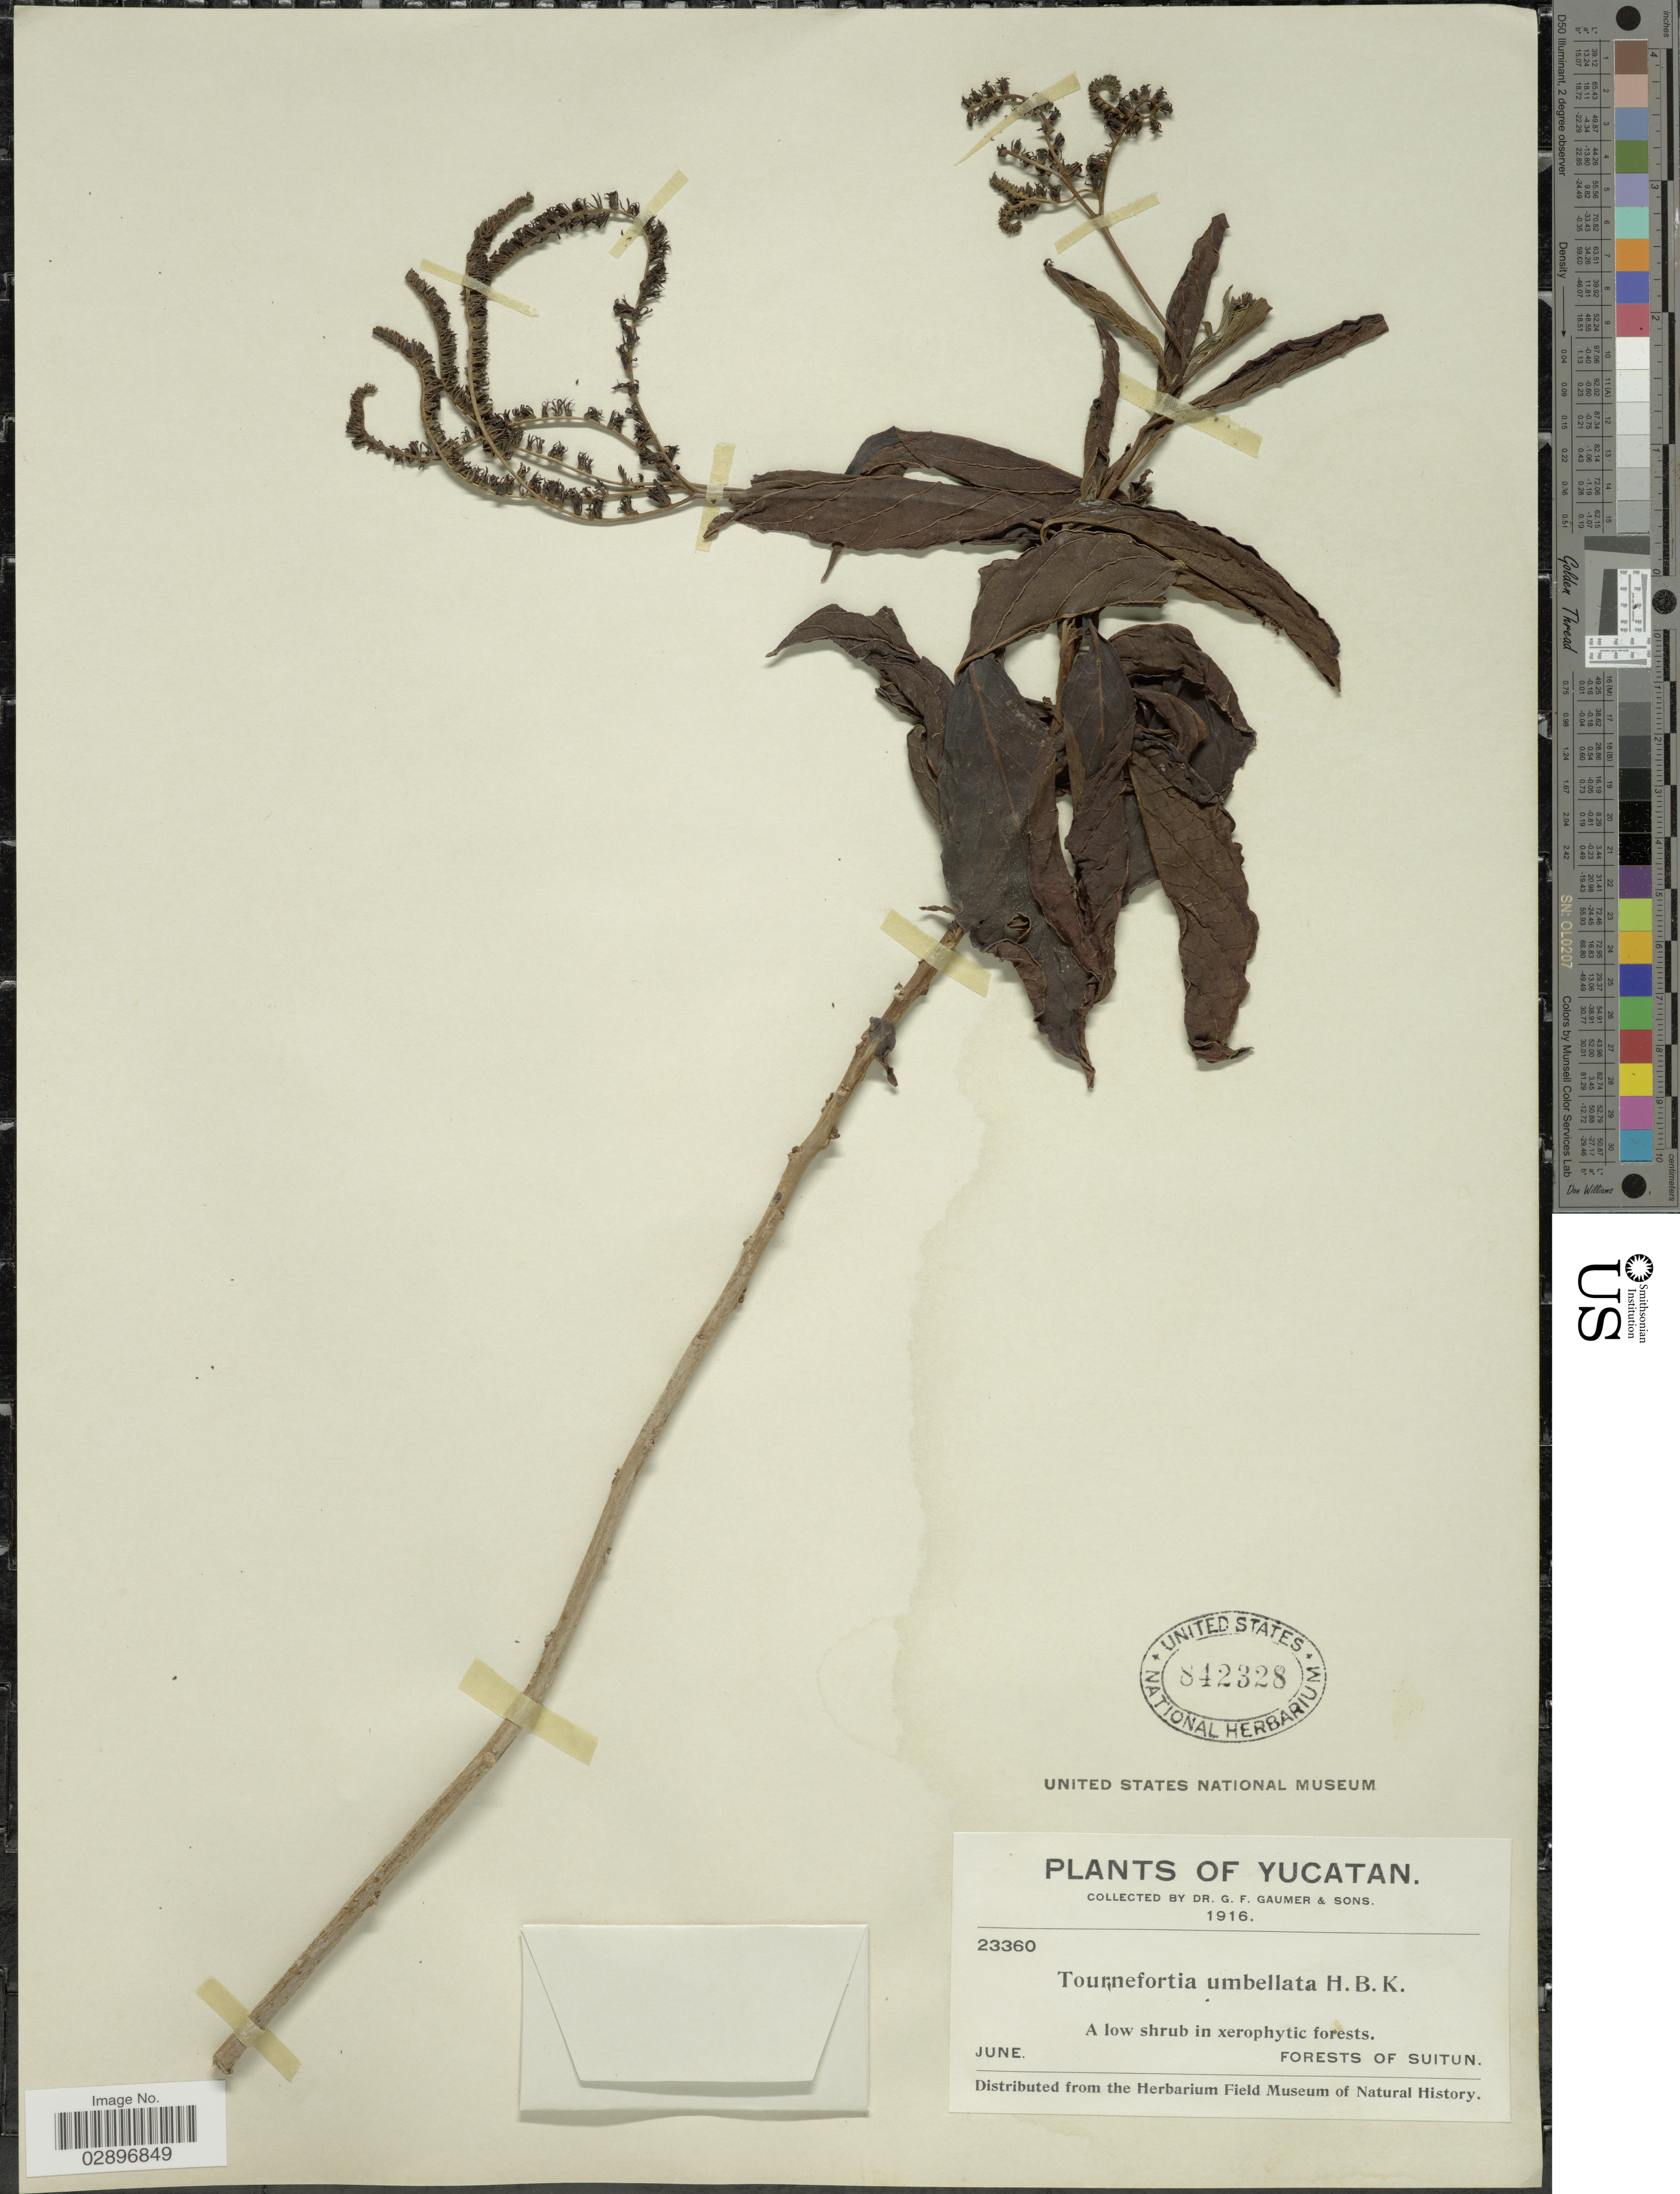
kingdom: Plantae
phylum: Tracheophyta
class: Magnoliopsida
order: Boraginales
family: Heliotropiaceae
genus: Tournefortia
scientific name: Tournefortia umbellata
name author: Kunth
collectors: G. F. Gaumer & Sons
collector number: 23360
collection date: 1916-06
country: Mexico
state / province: Yucatán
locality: Forests of Suitun.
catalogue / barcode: US 842328